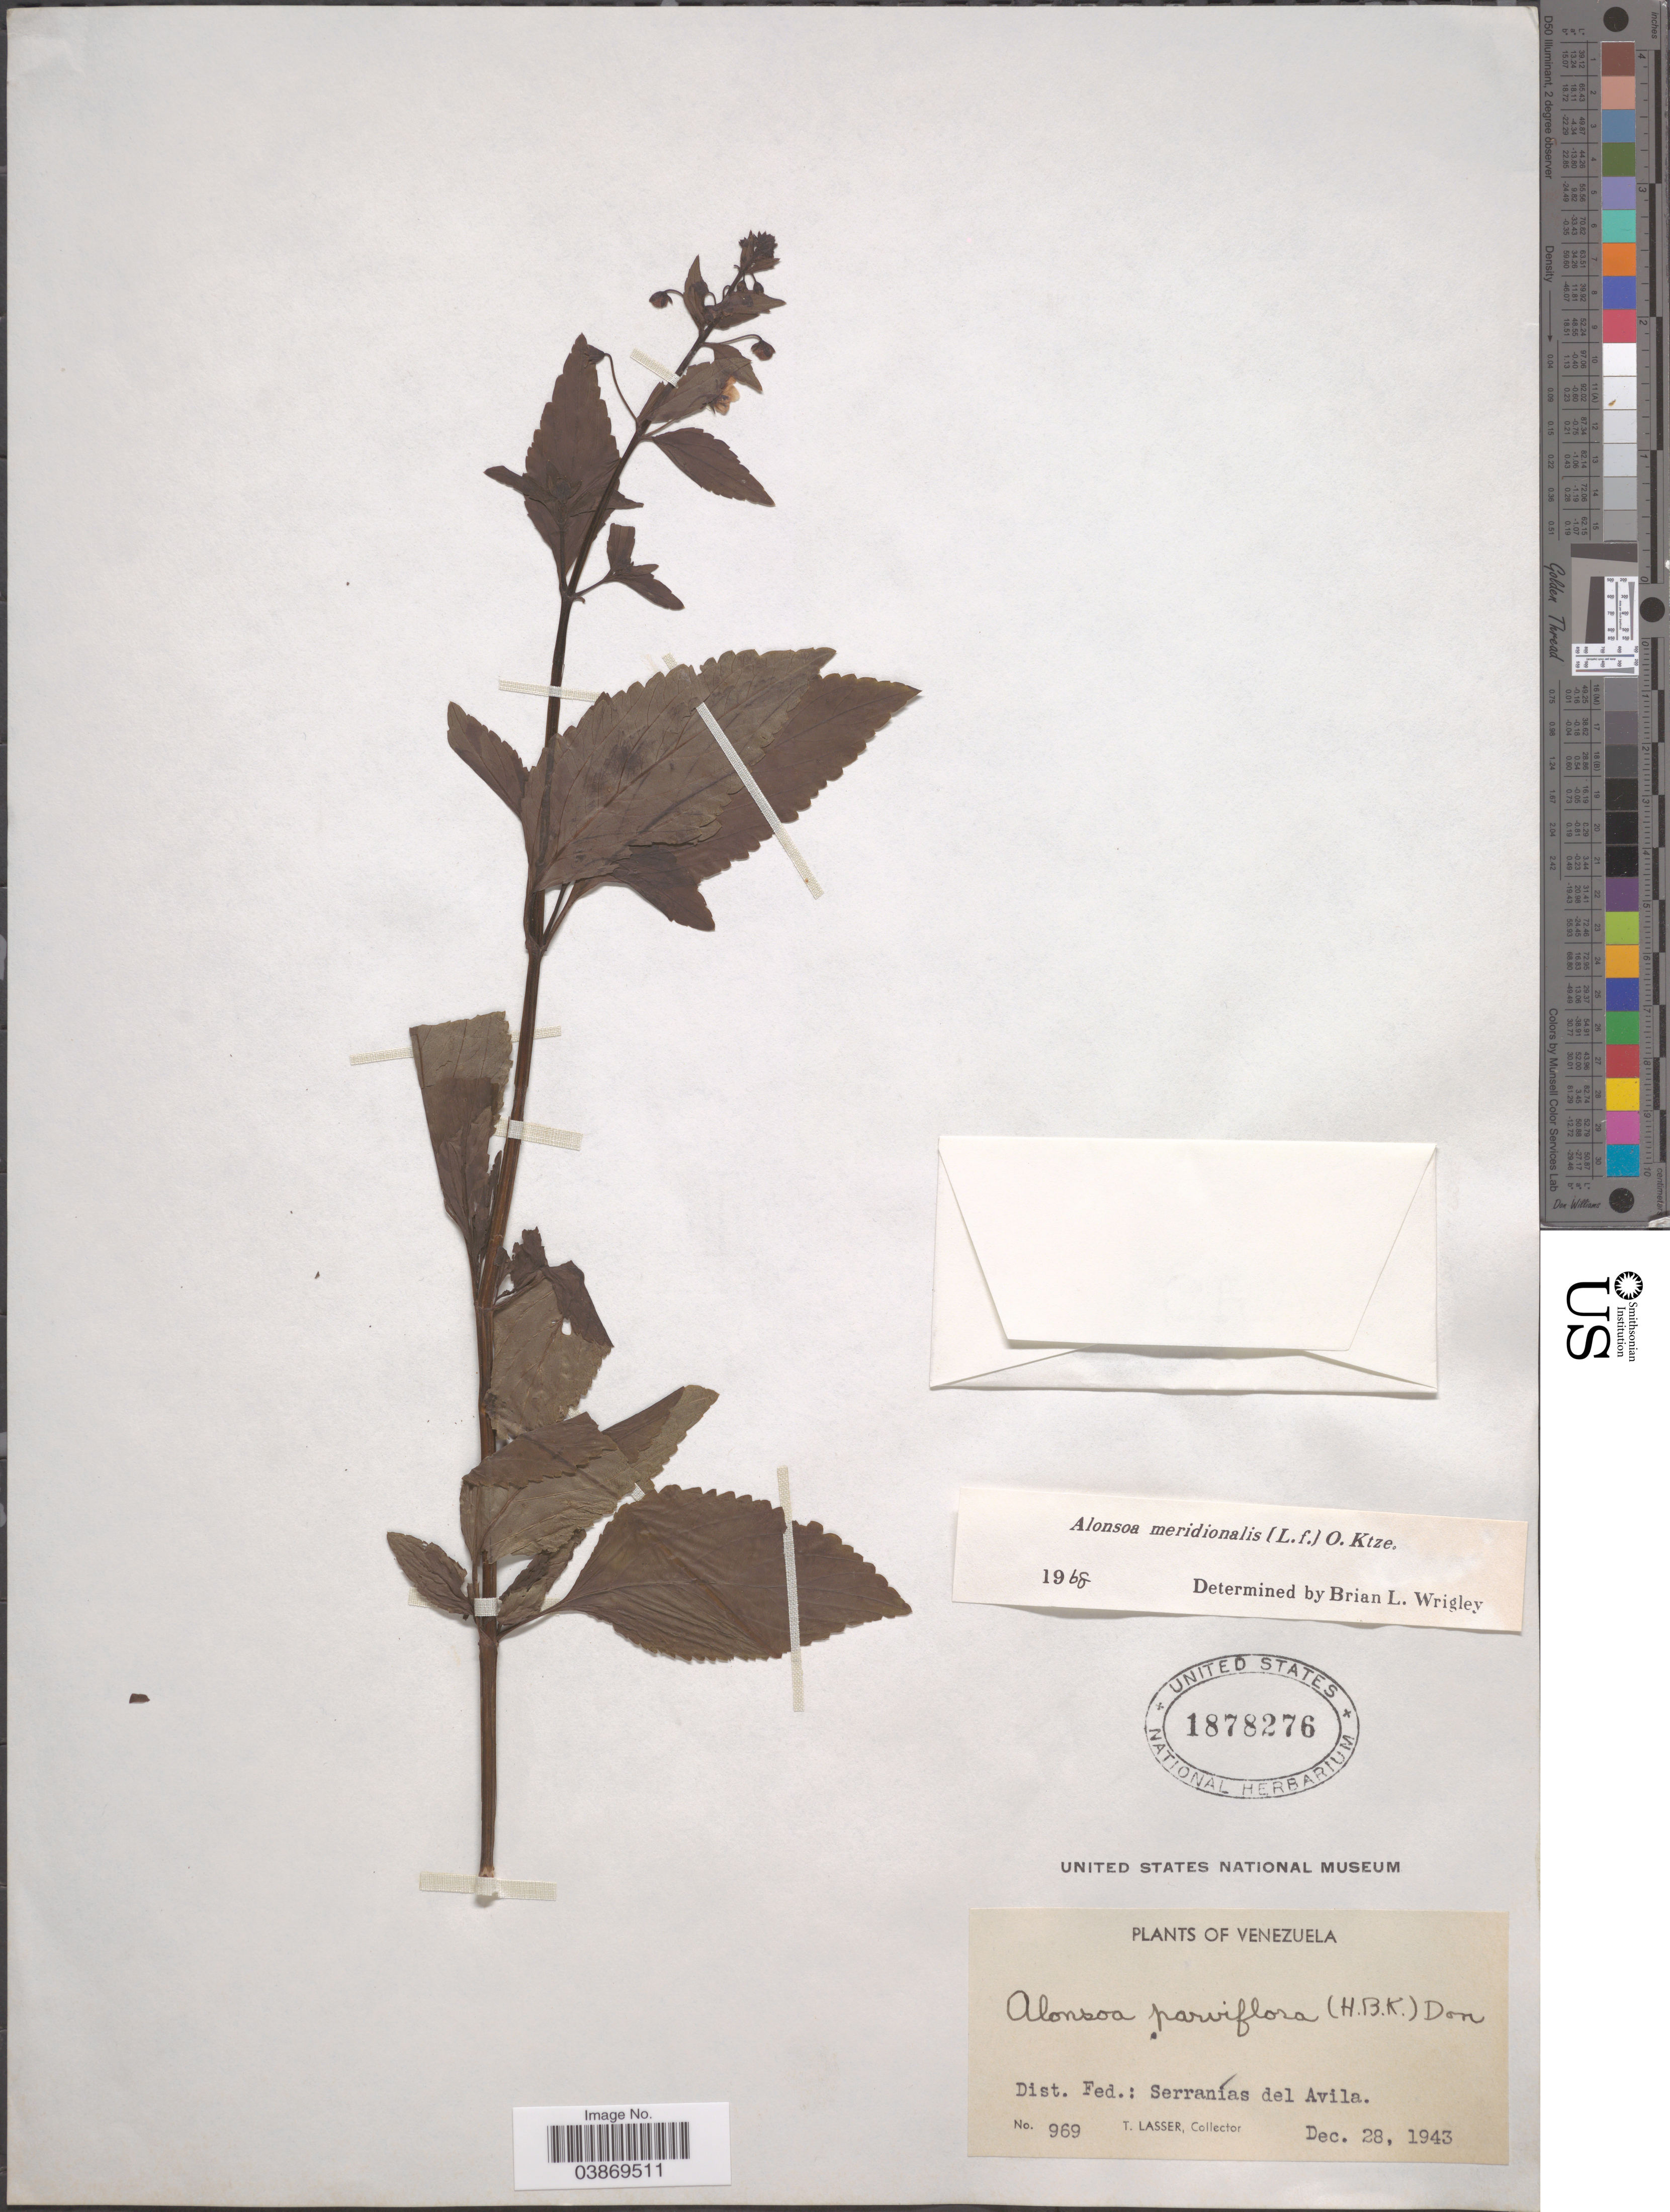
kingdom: Plantae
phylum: Tracheophyta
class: Magnoliopsida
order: Lamiales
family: Scrophulariaceae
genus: Alonsoa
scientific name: Alonsoa meridionalis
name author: (L. f.) Kuntze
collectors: T. Lasser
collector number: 969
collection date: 1943-12-28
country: Venezuela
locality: Dist. Fed.: Serranías del Avila.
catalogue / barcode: US 1878276